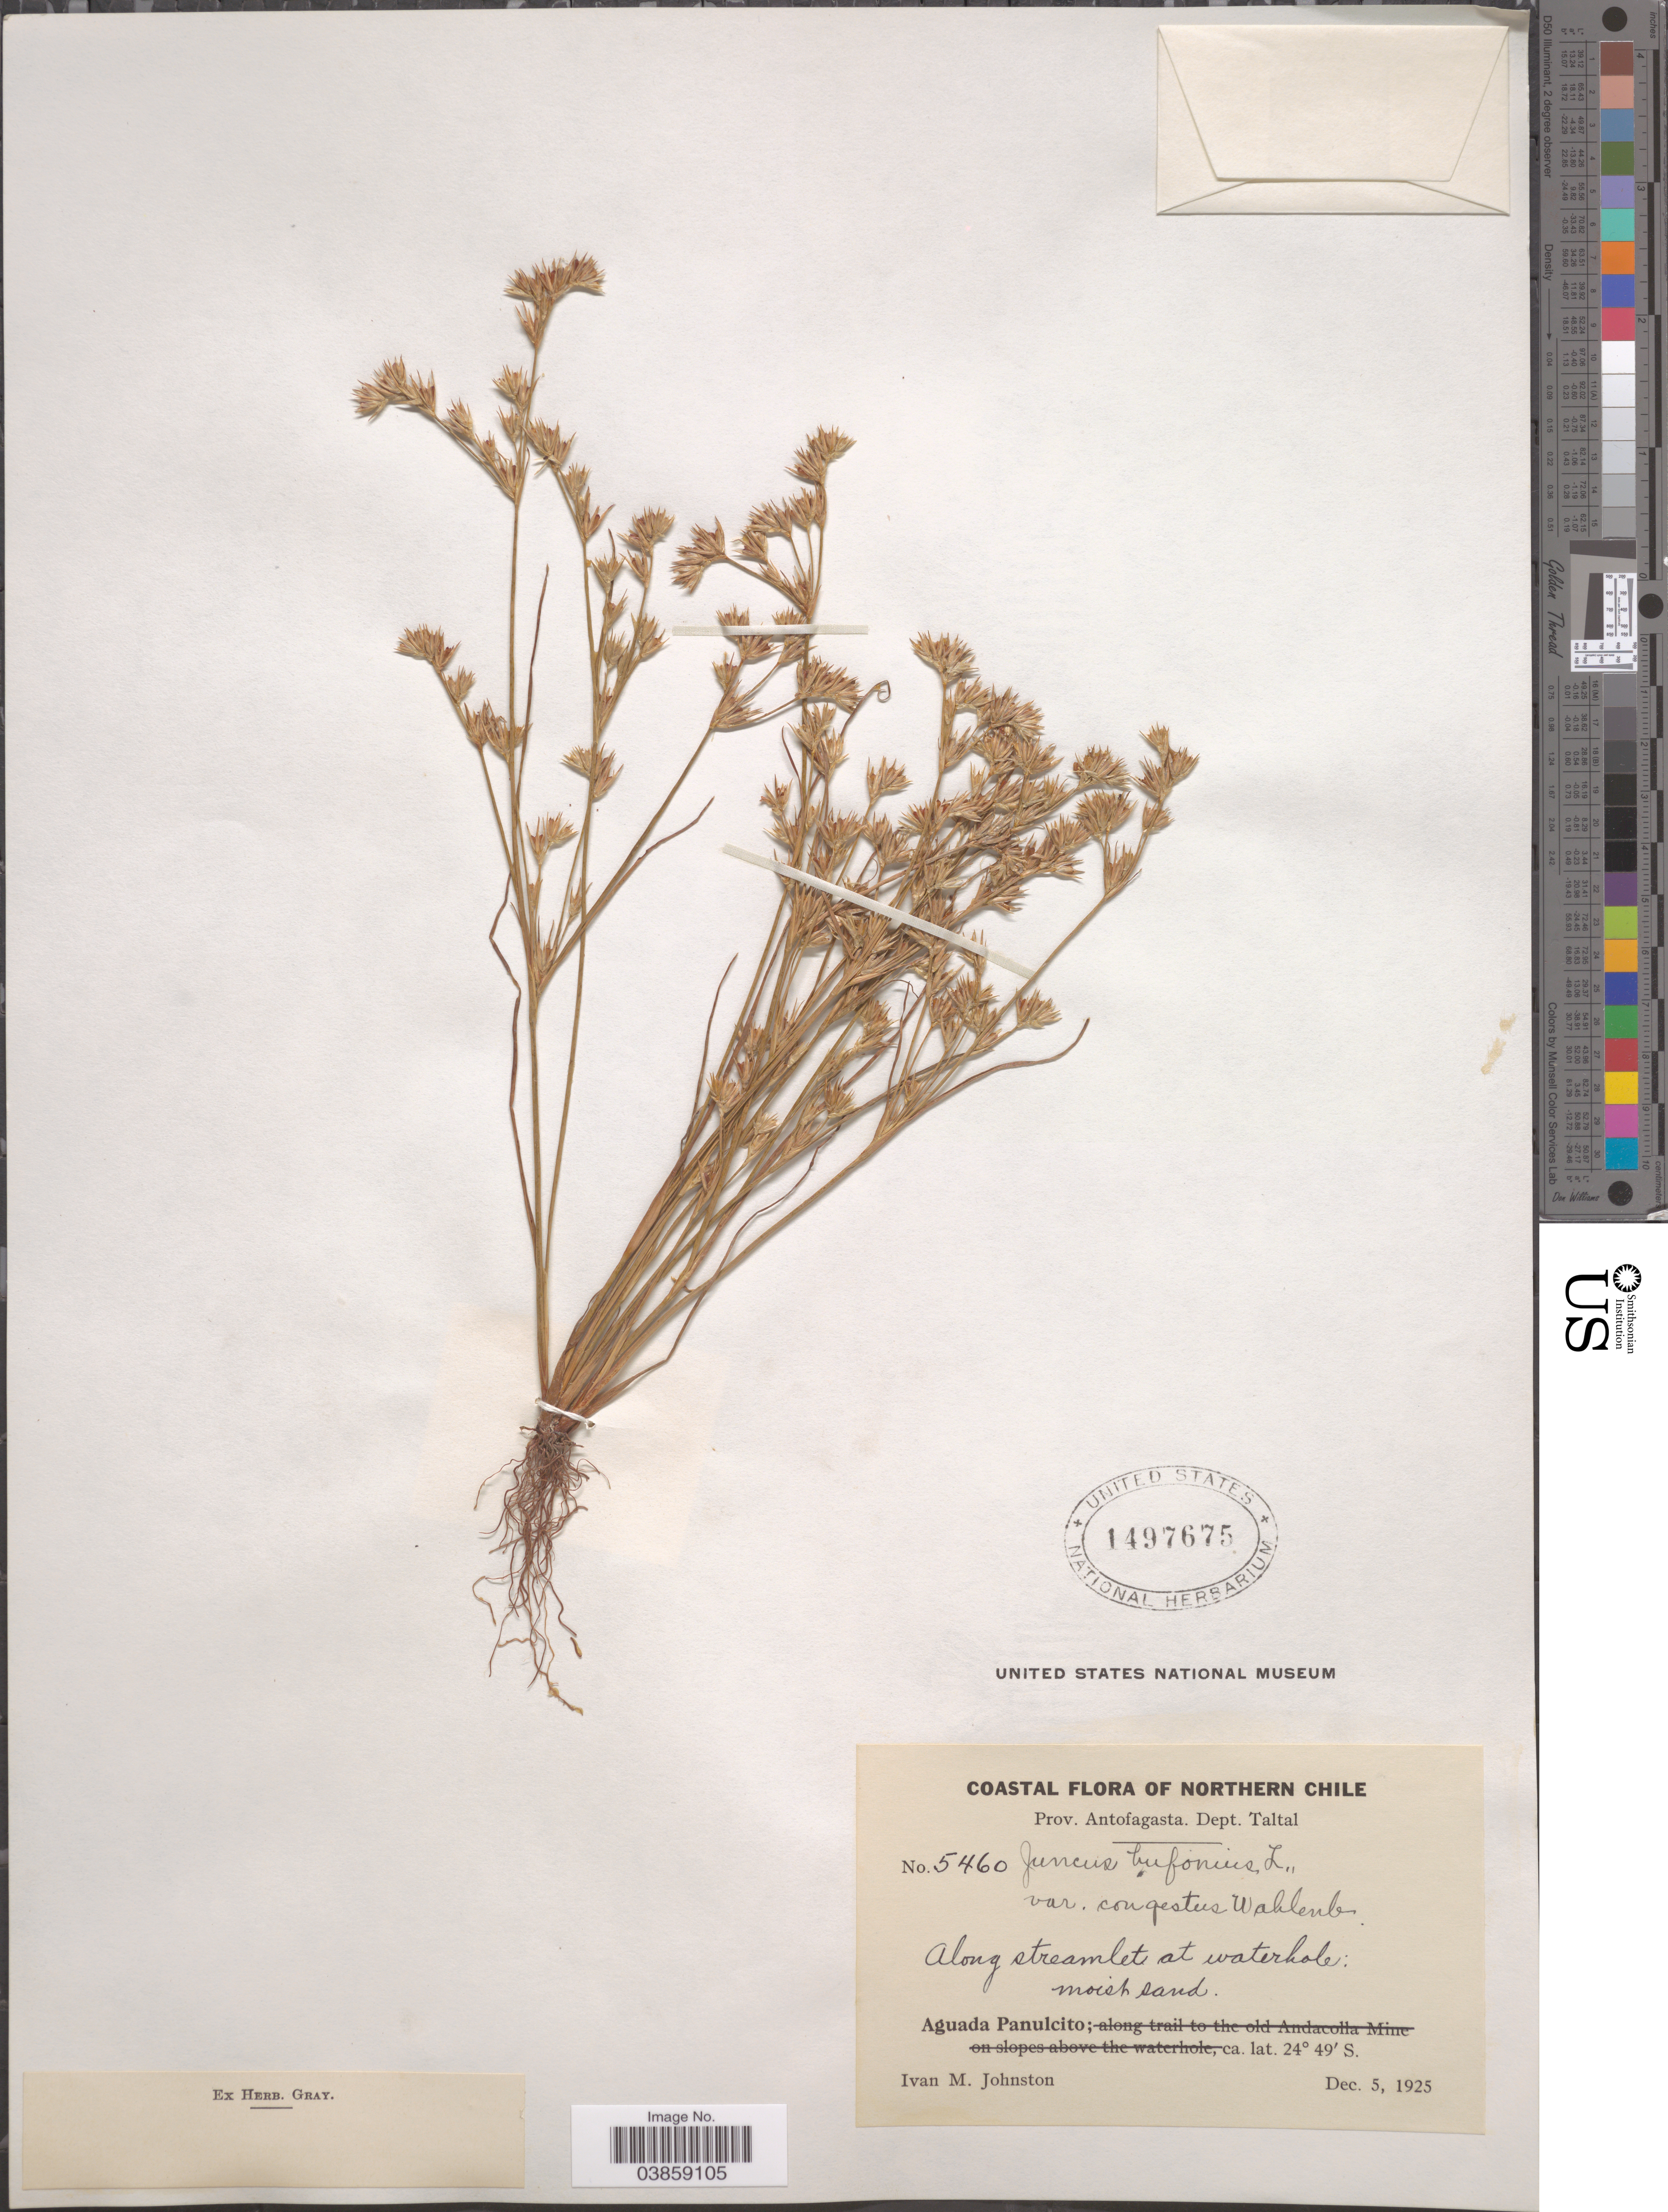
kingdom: Plantae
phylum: Tracheophyta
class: Liliopsida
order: Poales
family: Juncaceae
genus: Juncus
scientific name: Juncus bufonius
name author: L.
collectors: I.M. Johnston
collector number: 5460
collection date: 1925-12-05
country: Chile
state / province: Antofagasta (II)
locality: Northern Chile. Dept. Taltal. Aguada Panulcito.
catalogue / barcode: US 1497675